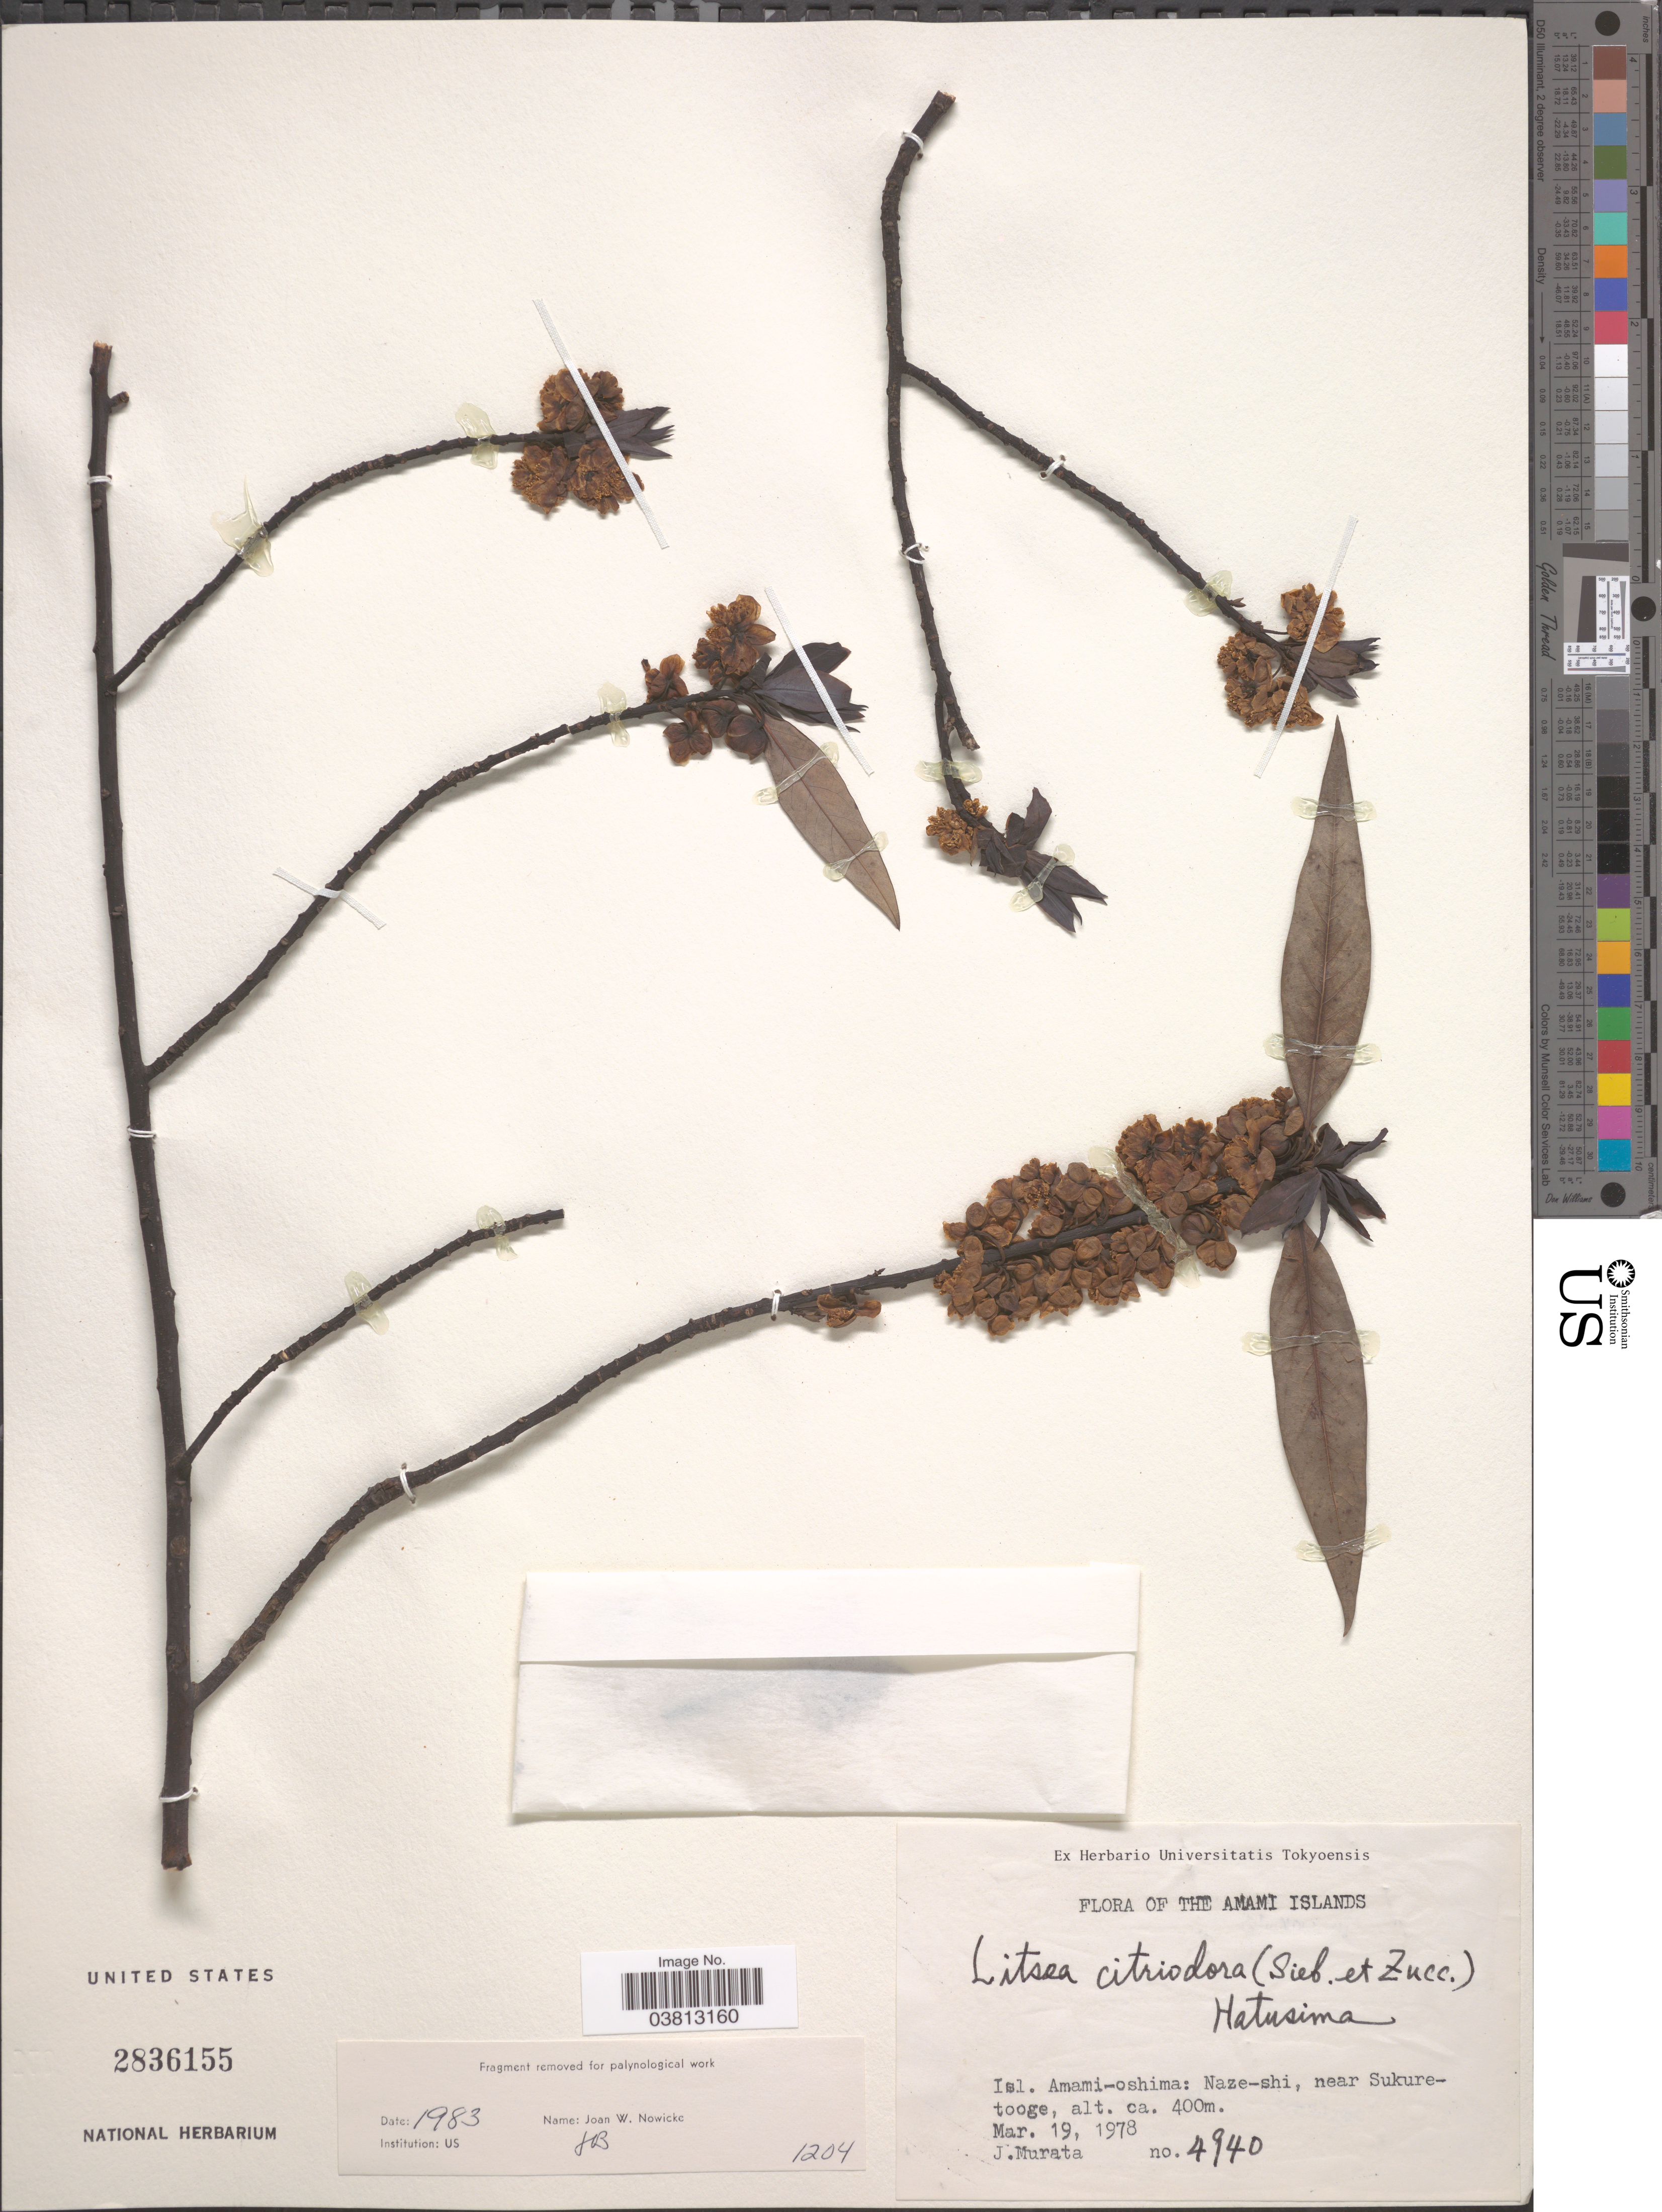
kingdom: Plantae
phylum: Tracheophyta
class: Magnoliopsida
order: Laurales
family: Lauraceae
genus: Litsea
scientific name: Litsea citriodora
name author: (Siebold & Zucc.) Hatus.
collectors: J. Murata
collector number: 4940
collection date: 1978-03-19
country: Japan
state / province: Okinawa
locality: The Amami Islands. Isl. Amami-oshima: Naze-shi, near Sukure-tooge.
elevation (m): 400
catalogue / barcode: US 2836155